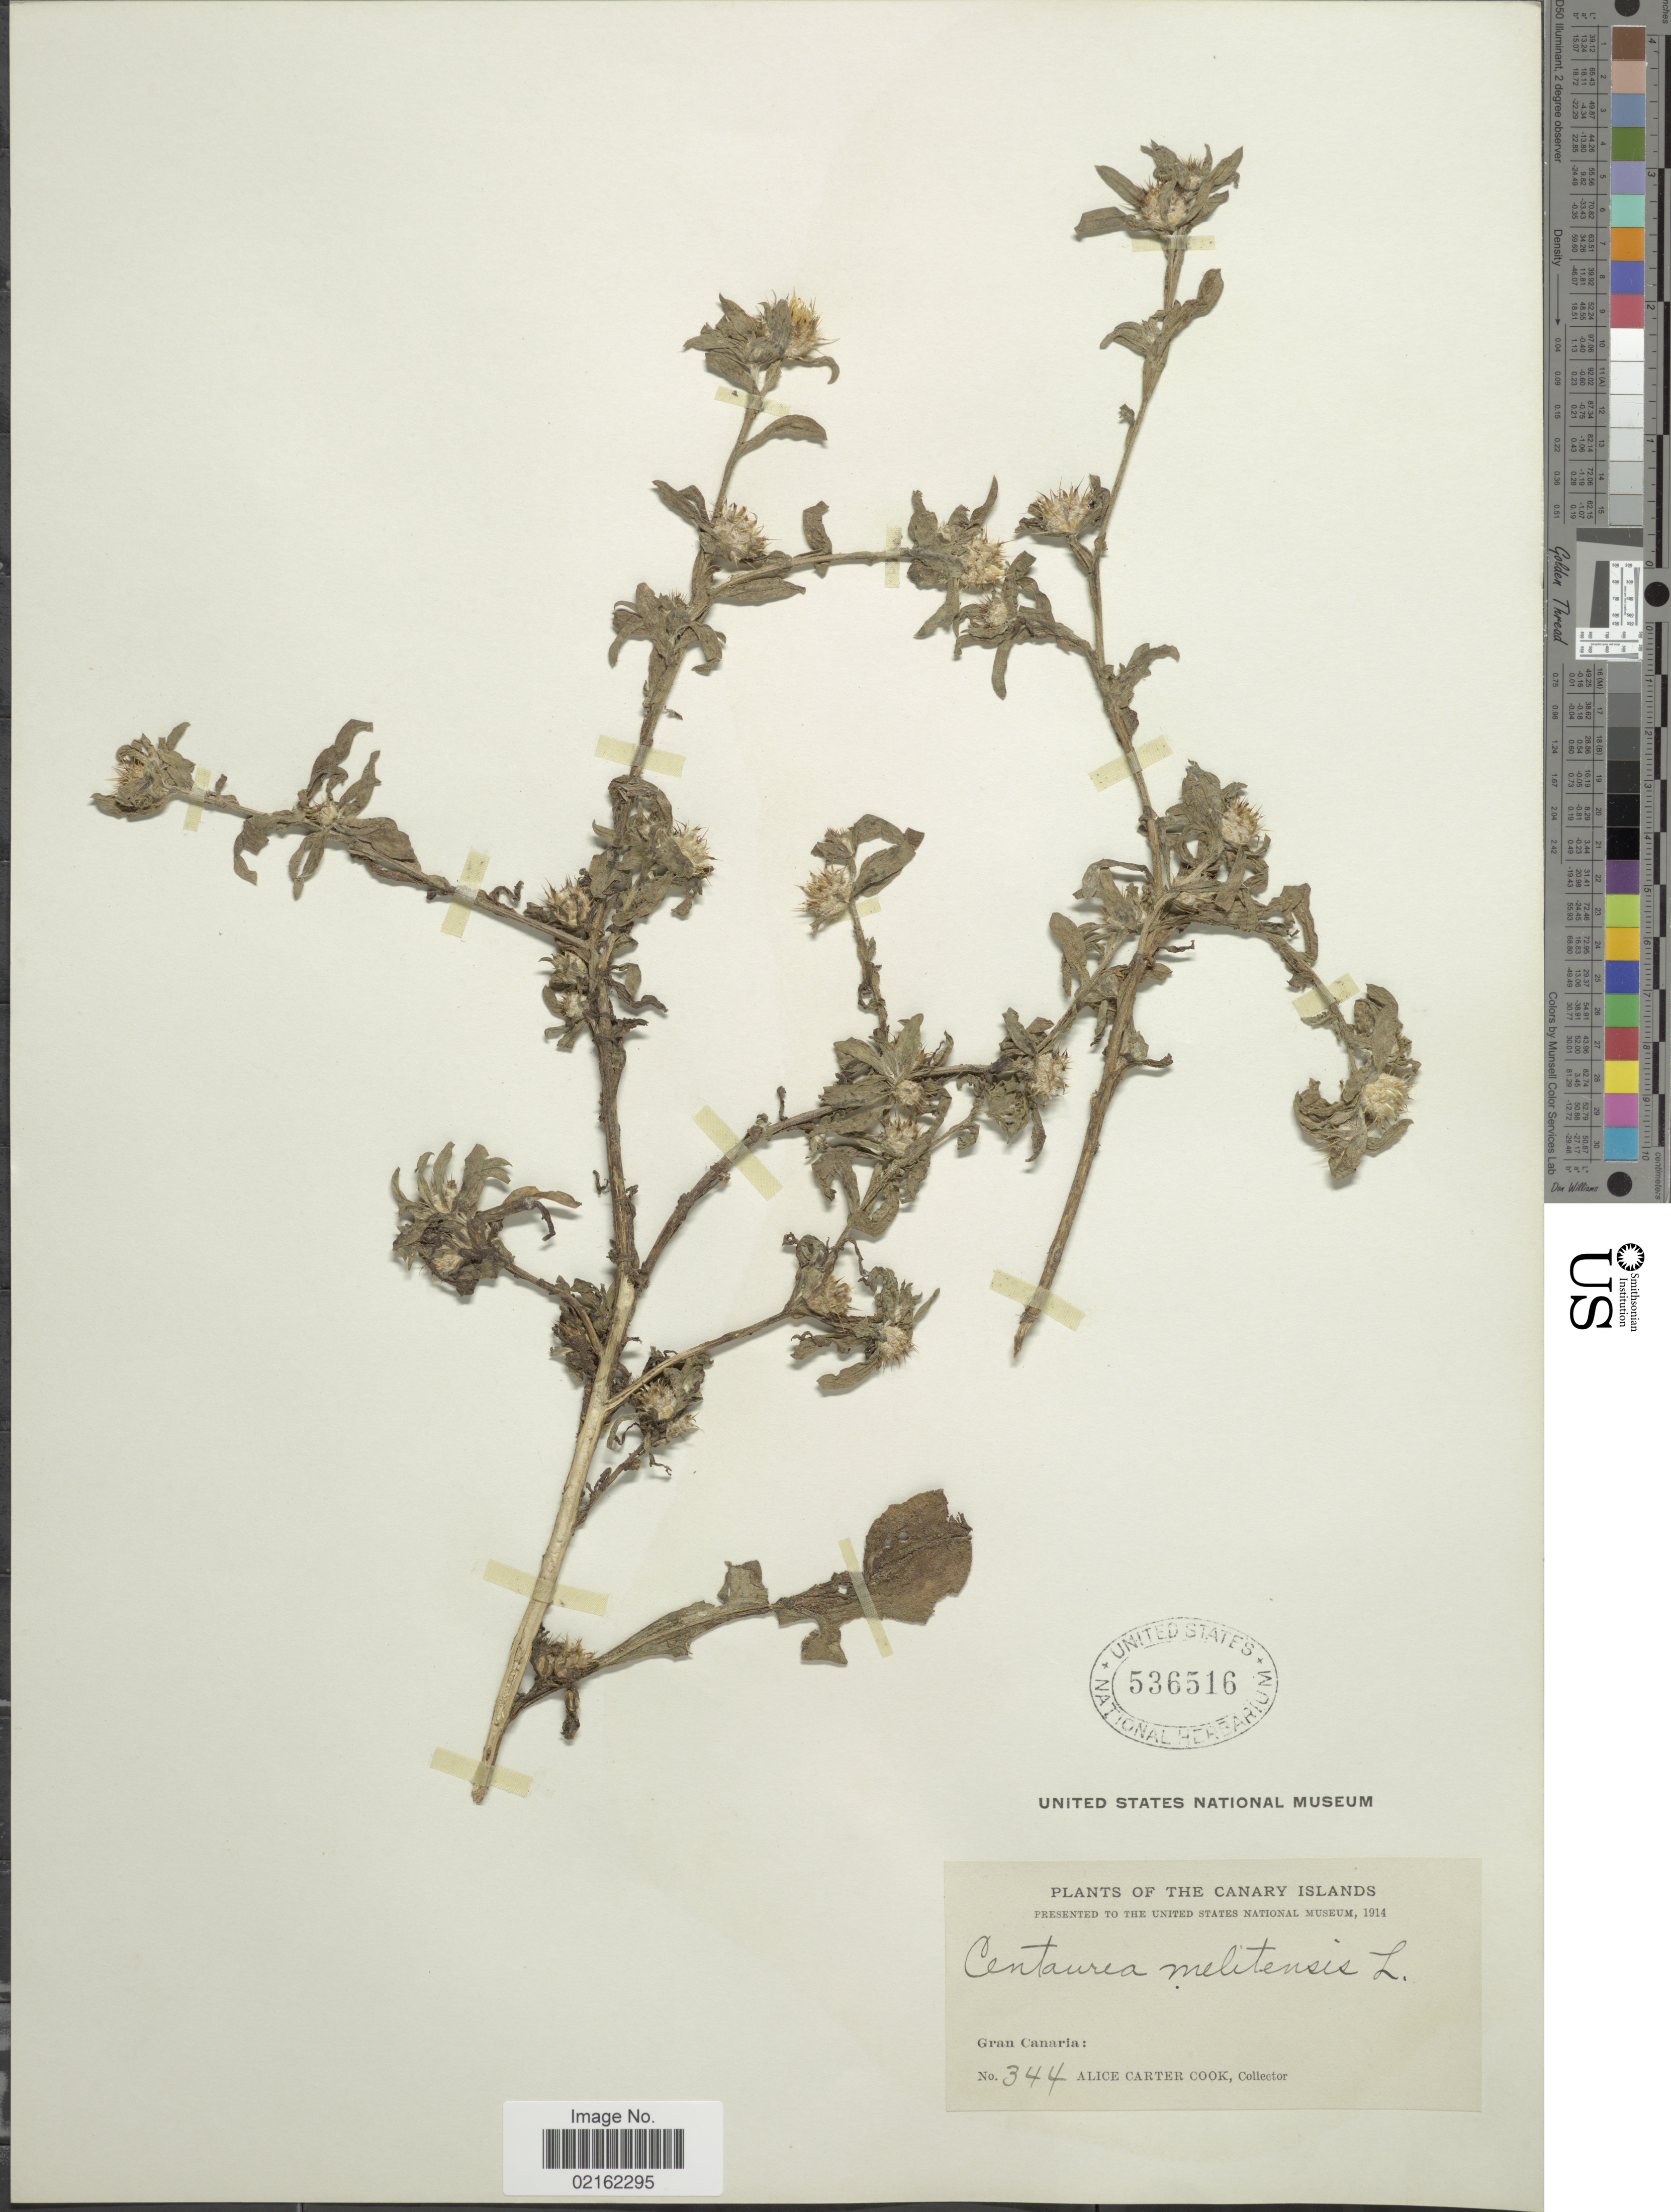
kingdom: Plantae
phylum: Tracheophyta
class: Magnoliopsida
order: Asterales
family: Asteraceae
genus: Centaurea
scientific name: Centaurea melitensis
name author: L.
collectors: Alice C. Cook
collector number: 344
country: Spain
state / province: Canarias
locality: Canary Islands, Gran Canaria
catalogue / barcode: US 536516